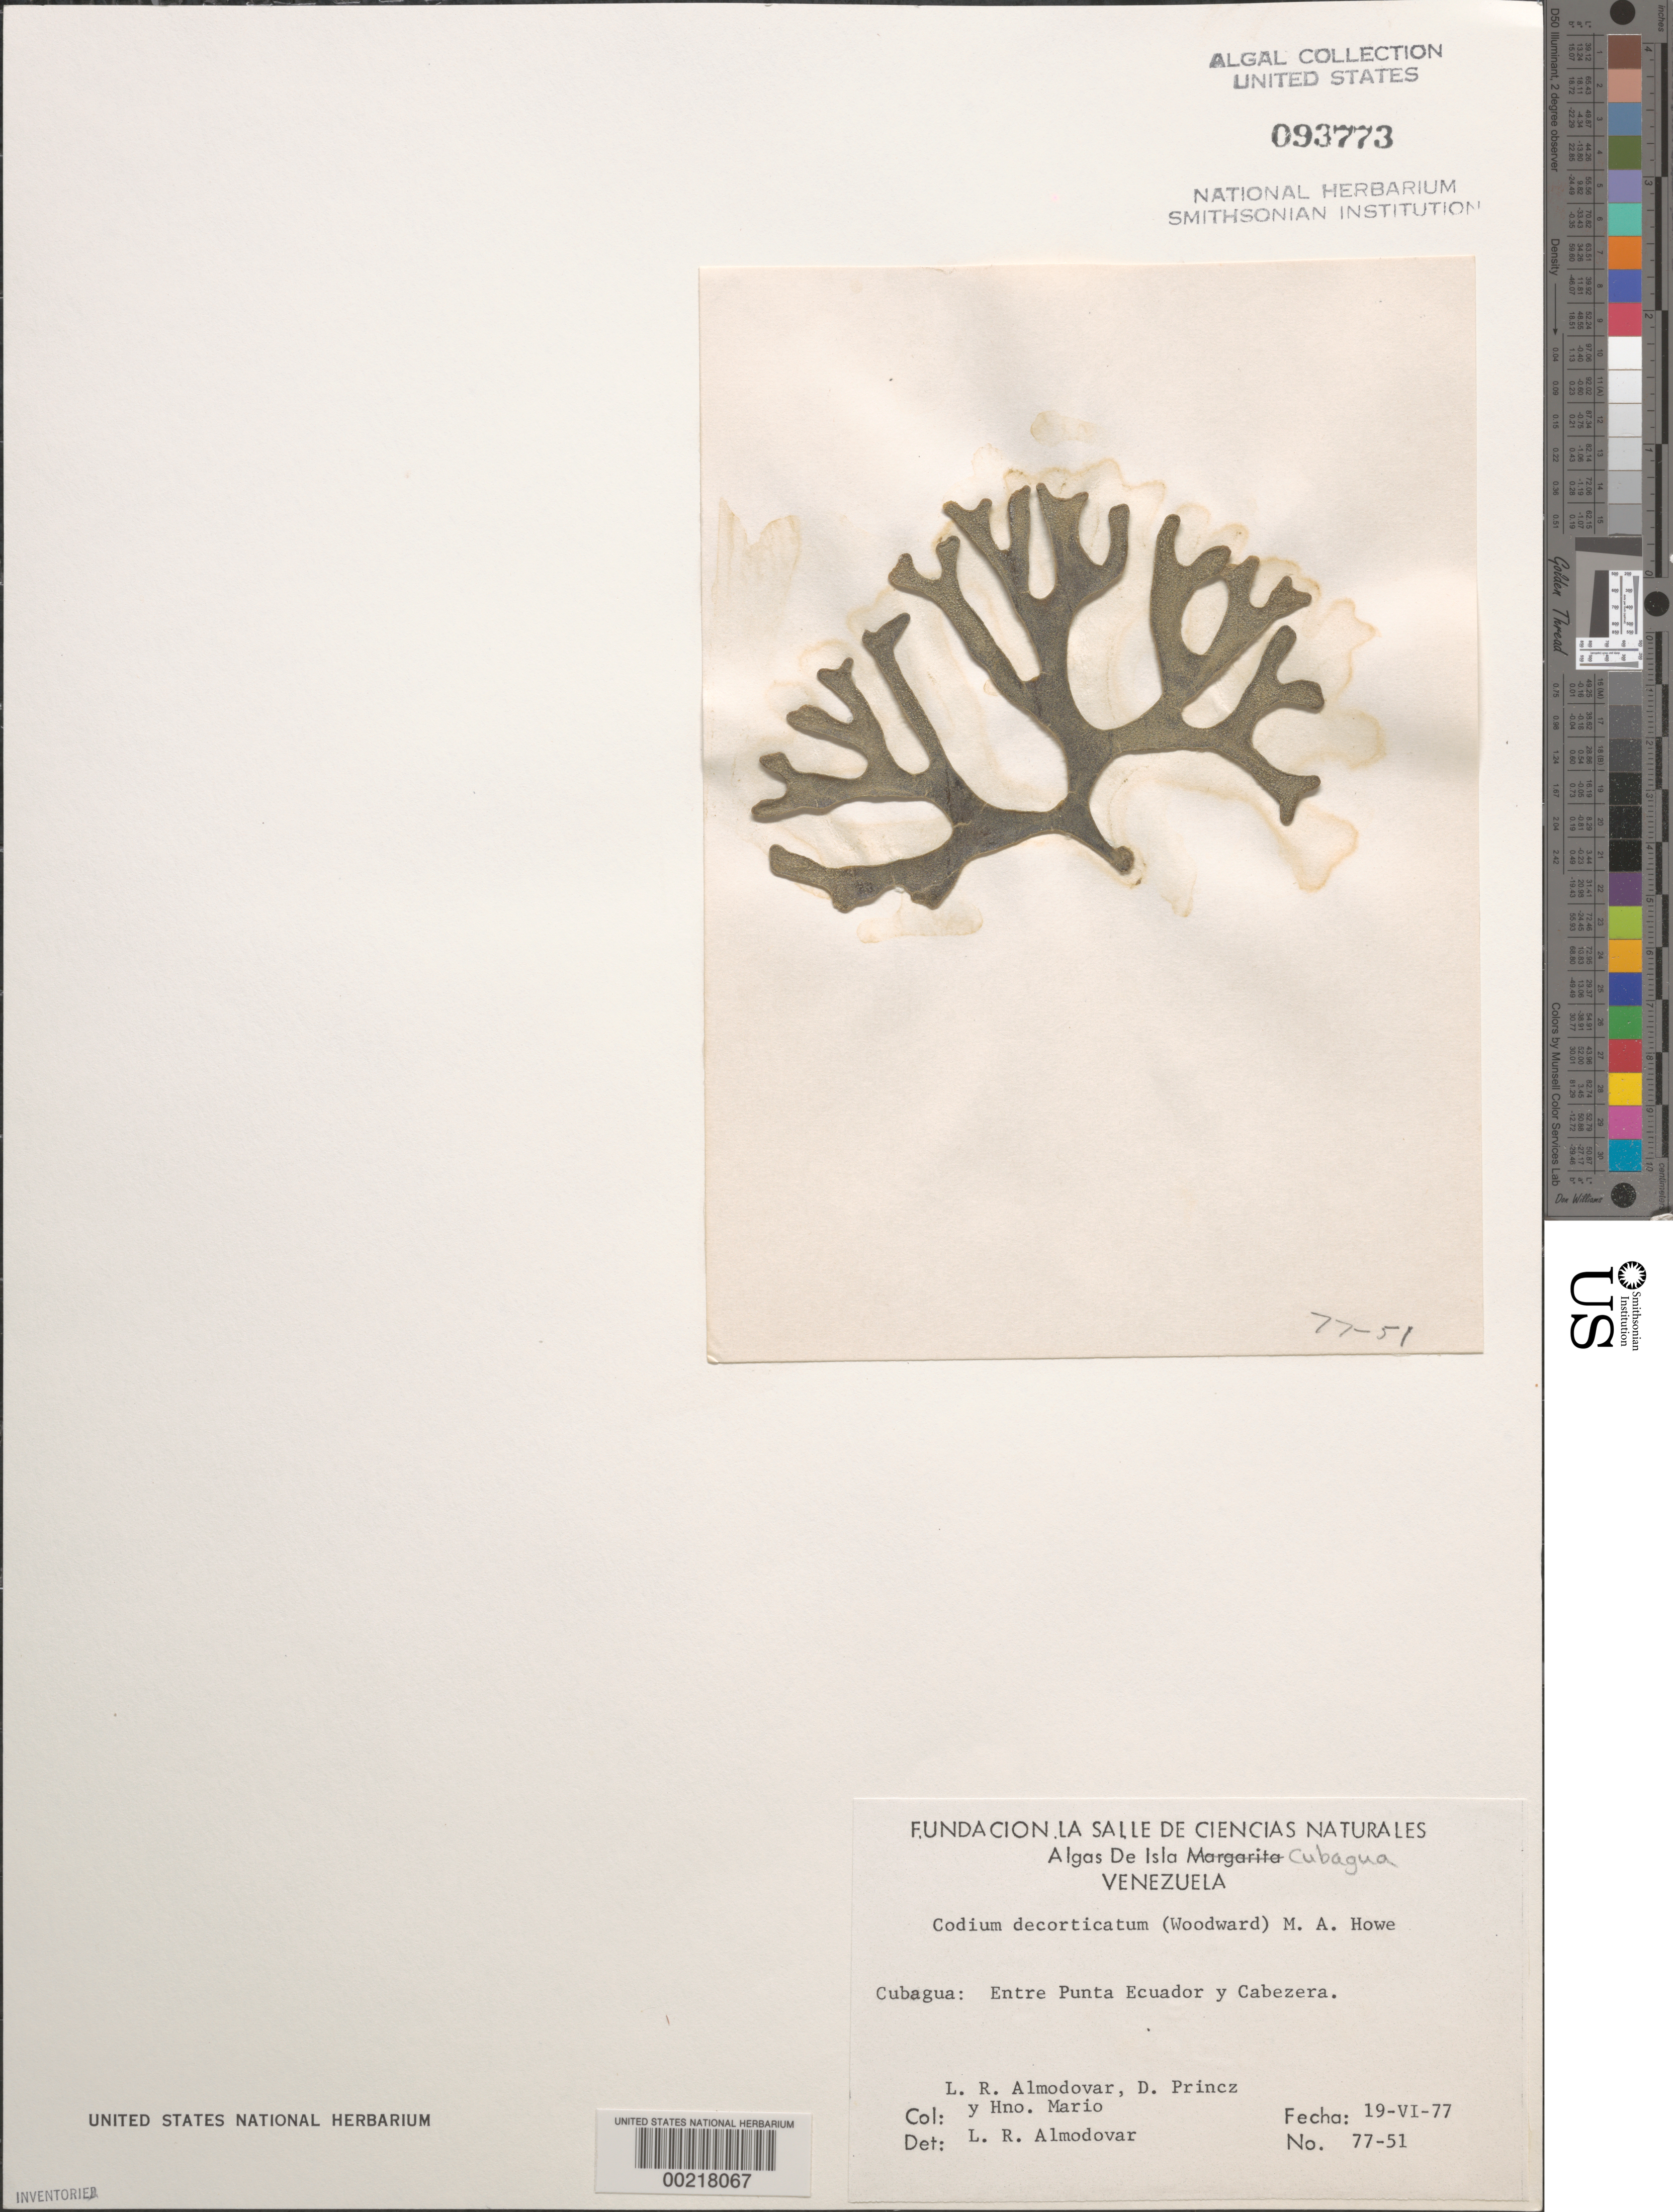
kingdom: Plantae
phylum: Chlorophyta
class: Ulvophyceae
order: Bryopsidales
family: Codiaceae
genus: Codium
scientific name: Codium decorticatum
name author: (Woodw.) M. Howe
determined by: Almodovar, L. R.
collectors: L. Almodovar, D. Princz & H. Mario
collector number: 77-51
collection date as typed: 19 Jun 1977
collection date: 1977-06-19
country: Venezuela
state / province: Nueva Esparta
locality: Isla cubagua, between punta ecuador and cabezera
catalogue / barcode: US 93773